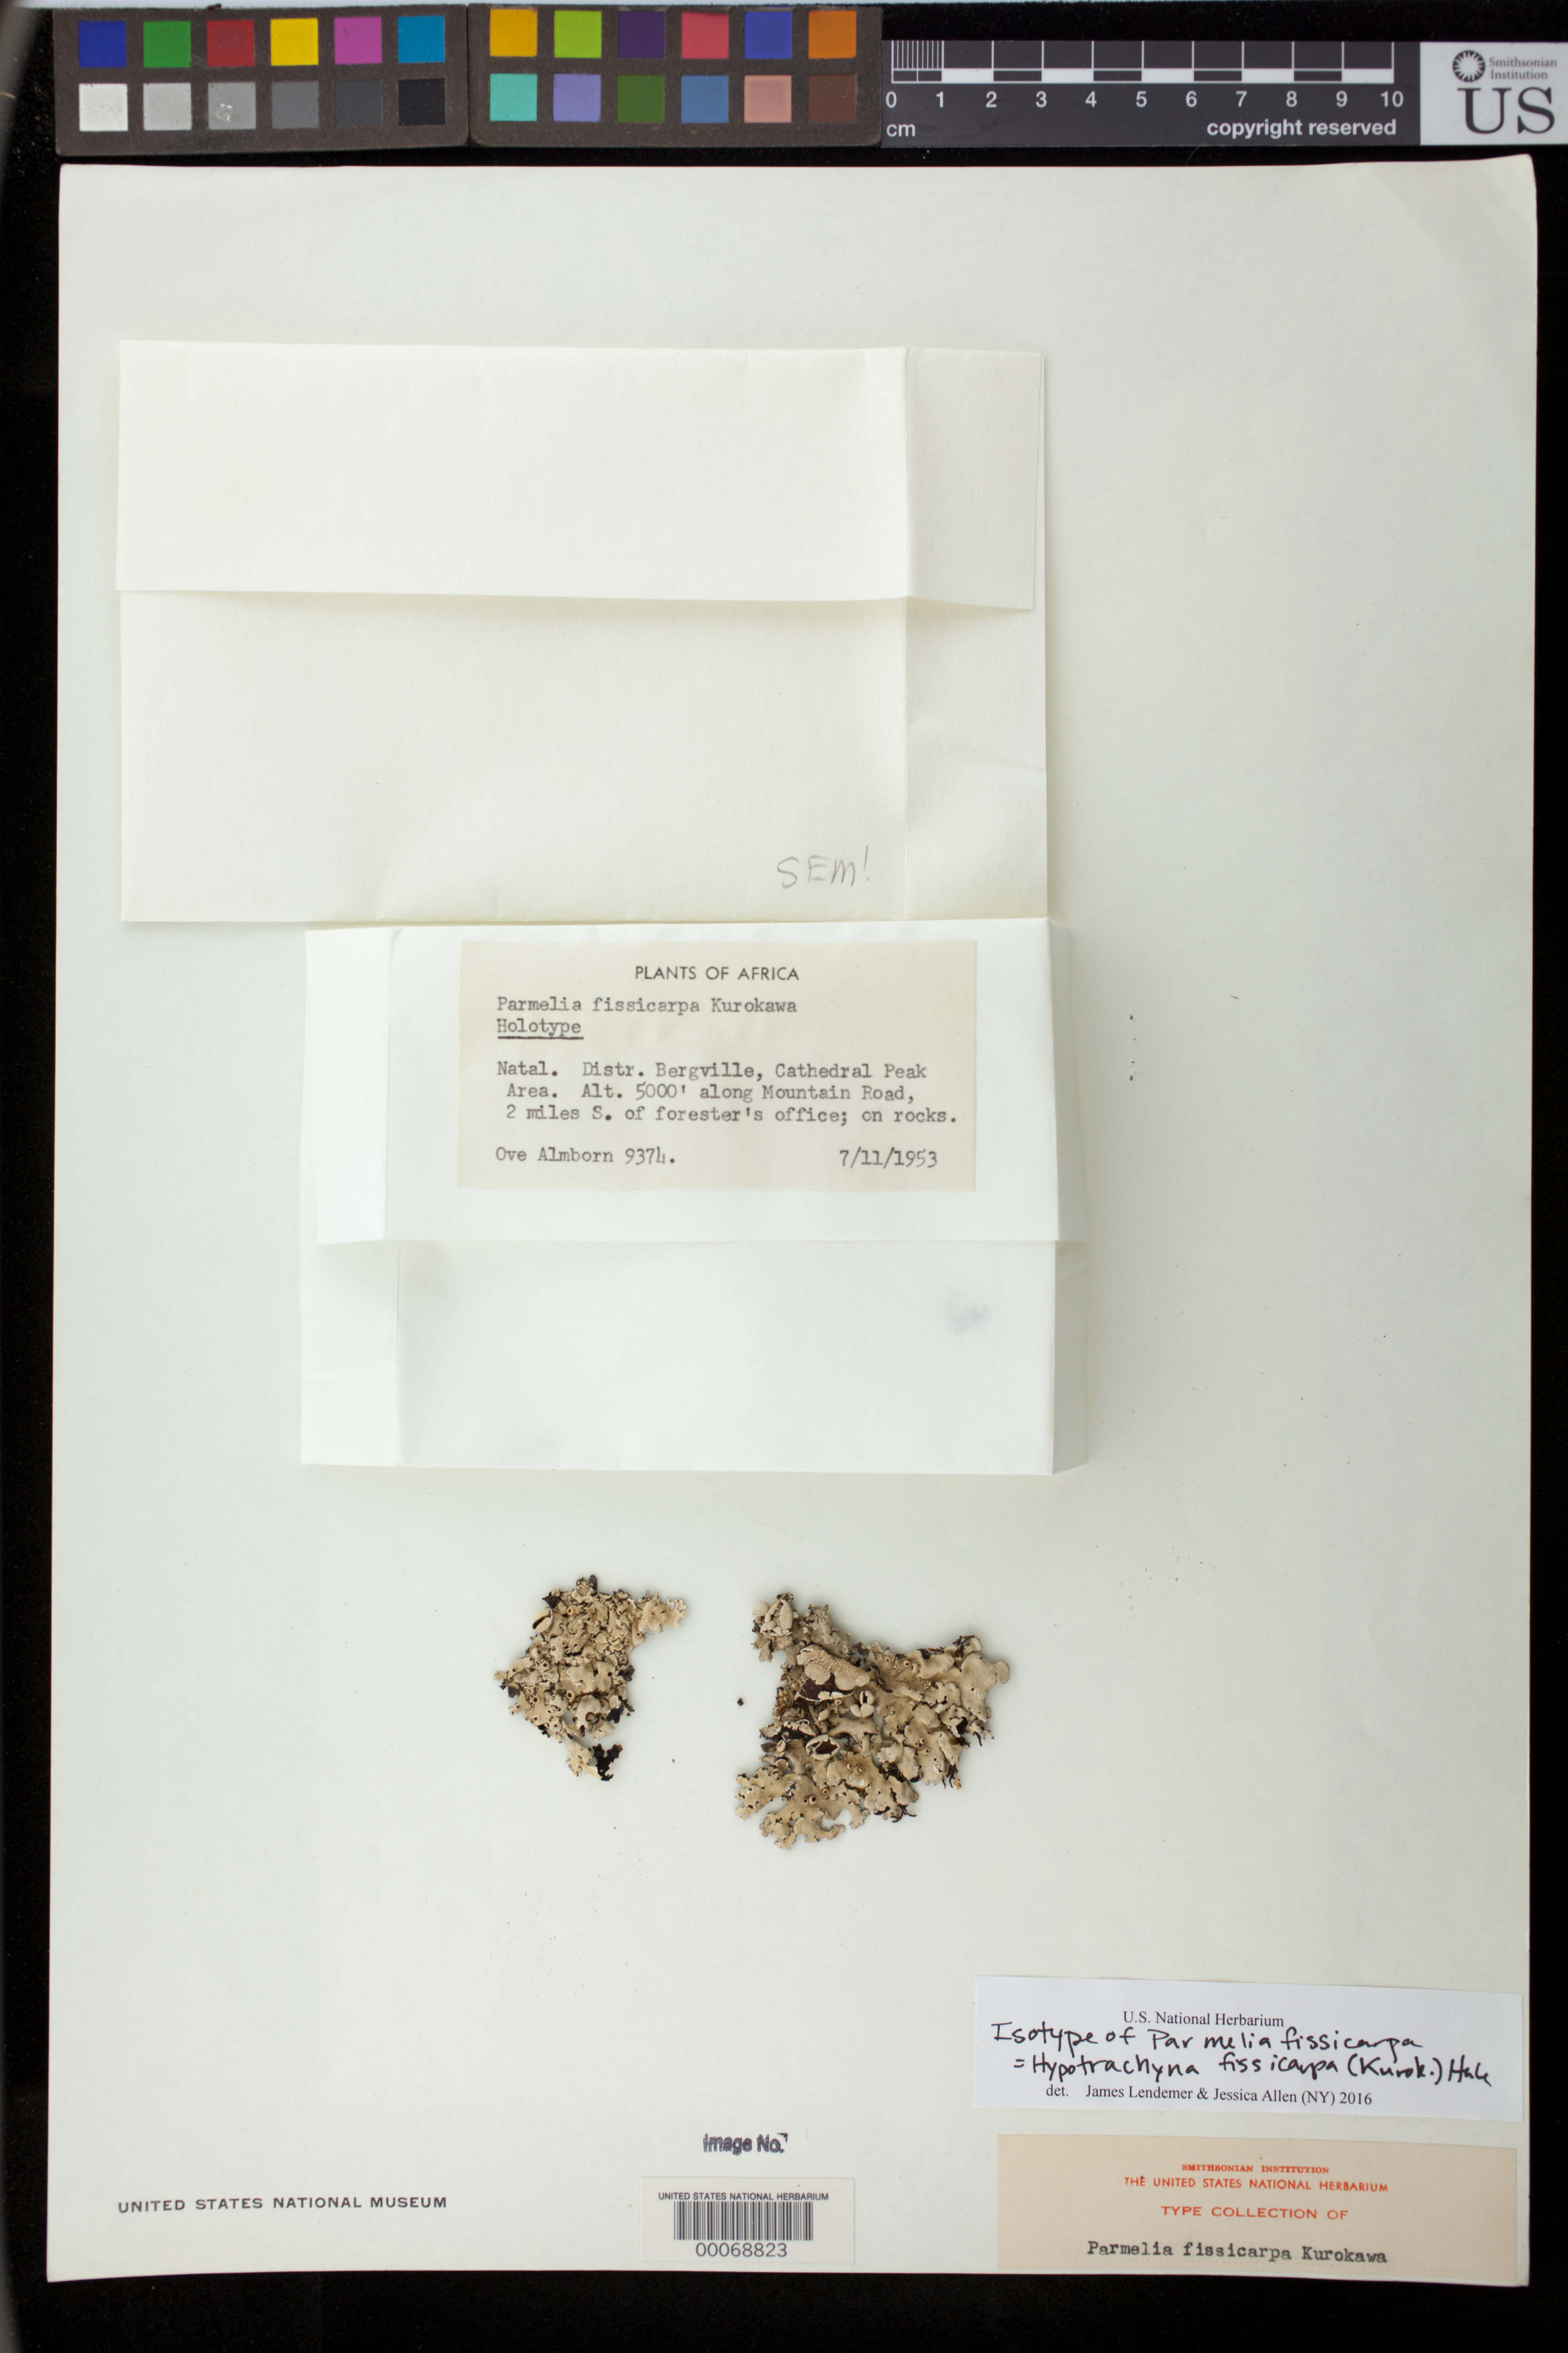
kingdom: Fungi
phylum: Ascomycota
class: Lecanoromycetes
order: Lecanorales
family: Parmeliaceae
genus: Parmelia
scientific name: Parmelia fissicarpa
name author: Kurok. in Hale & Korokawa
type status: Isotype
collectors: O. Almborn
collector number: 9374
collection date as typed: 07 Nov 1953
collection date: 1953-11-07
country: South Africa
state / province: KwaZulu-Natal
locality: Cathedral Park, Bergville; alt. 5000 ft.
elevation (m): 1524